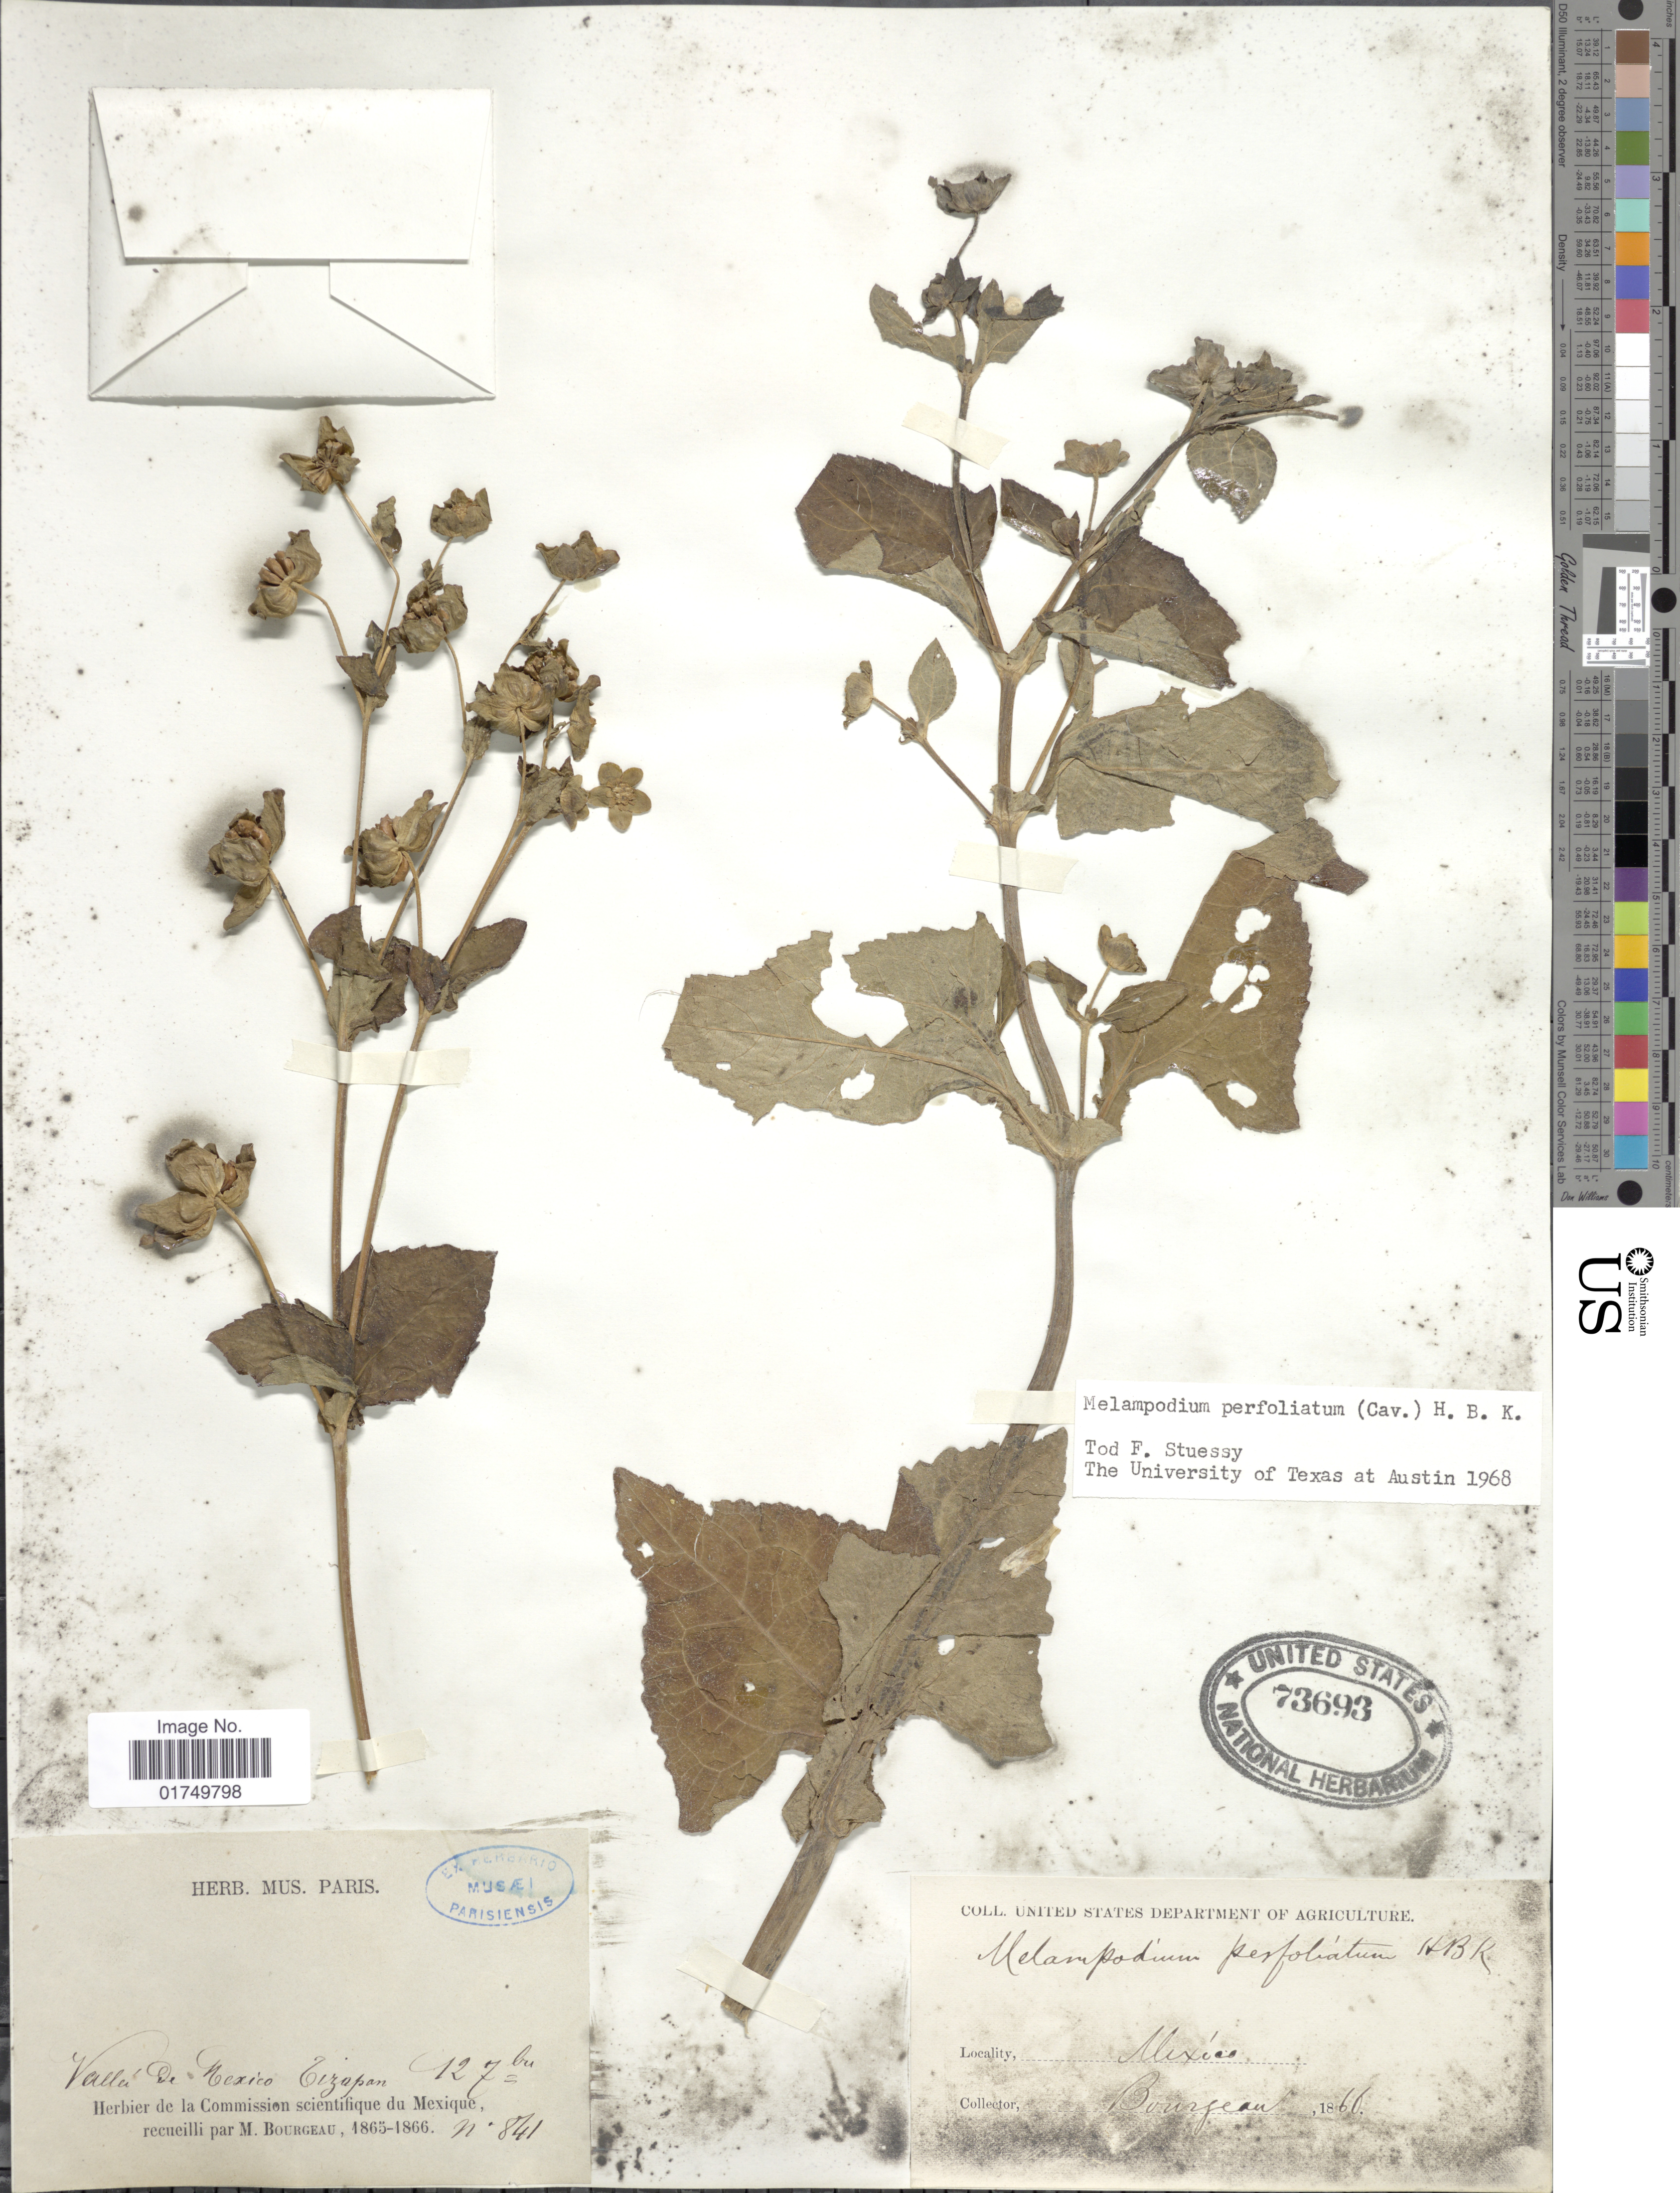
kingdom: Plantae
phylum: Tracheophyta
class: Magnoliopsida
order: Asterales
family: Asteraceae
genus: Melampodium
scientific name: Melampodium perfoliatum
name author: (Cav.) Kunth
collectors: M. Bourgeau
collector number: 841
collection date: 1865-09-12/1866-09-12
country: Mexico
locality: Vallée de Mexico, Tizapan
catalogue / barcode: US 73693